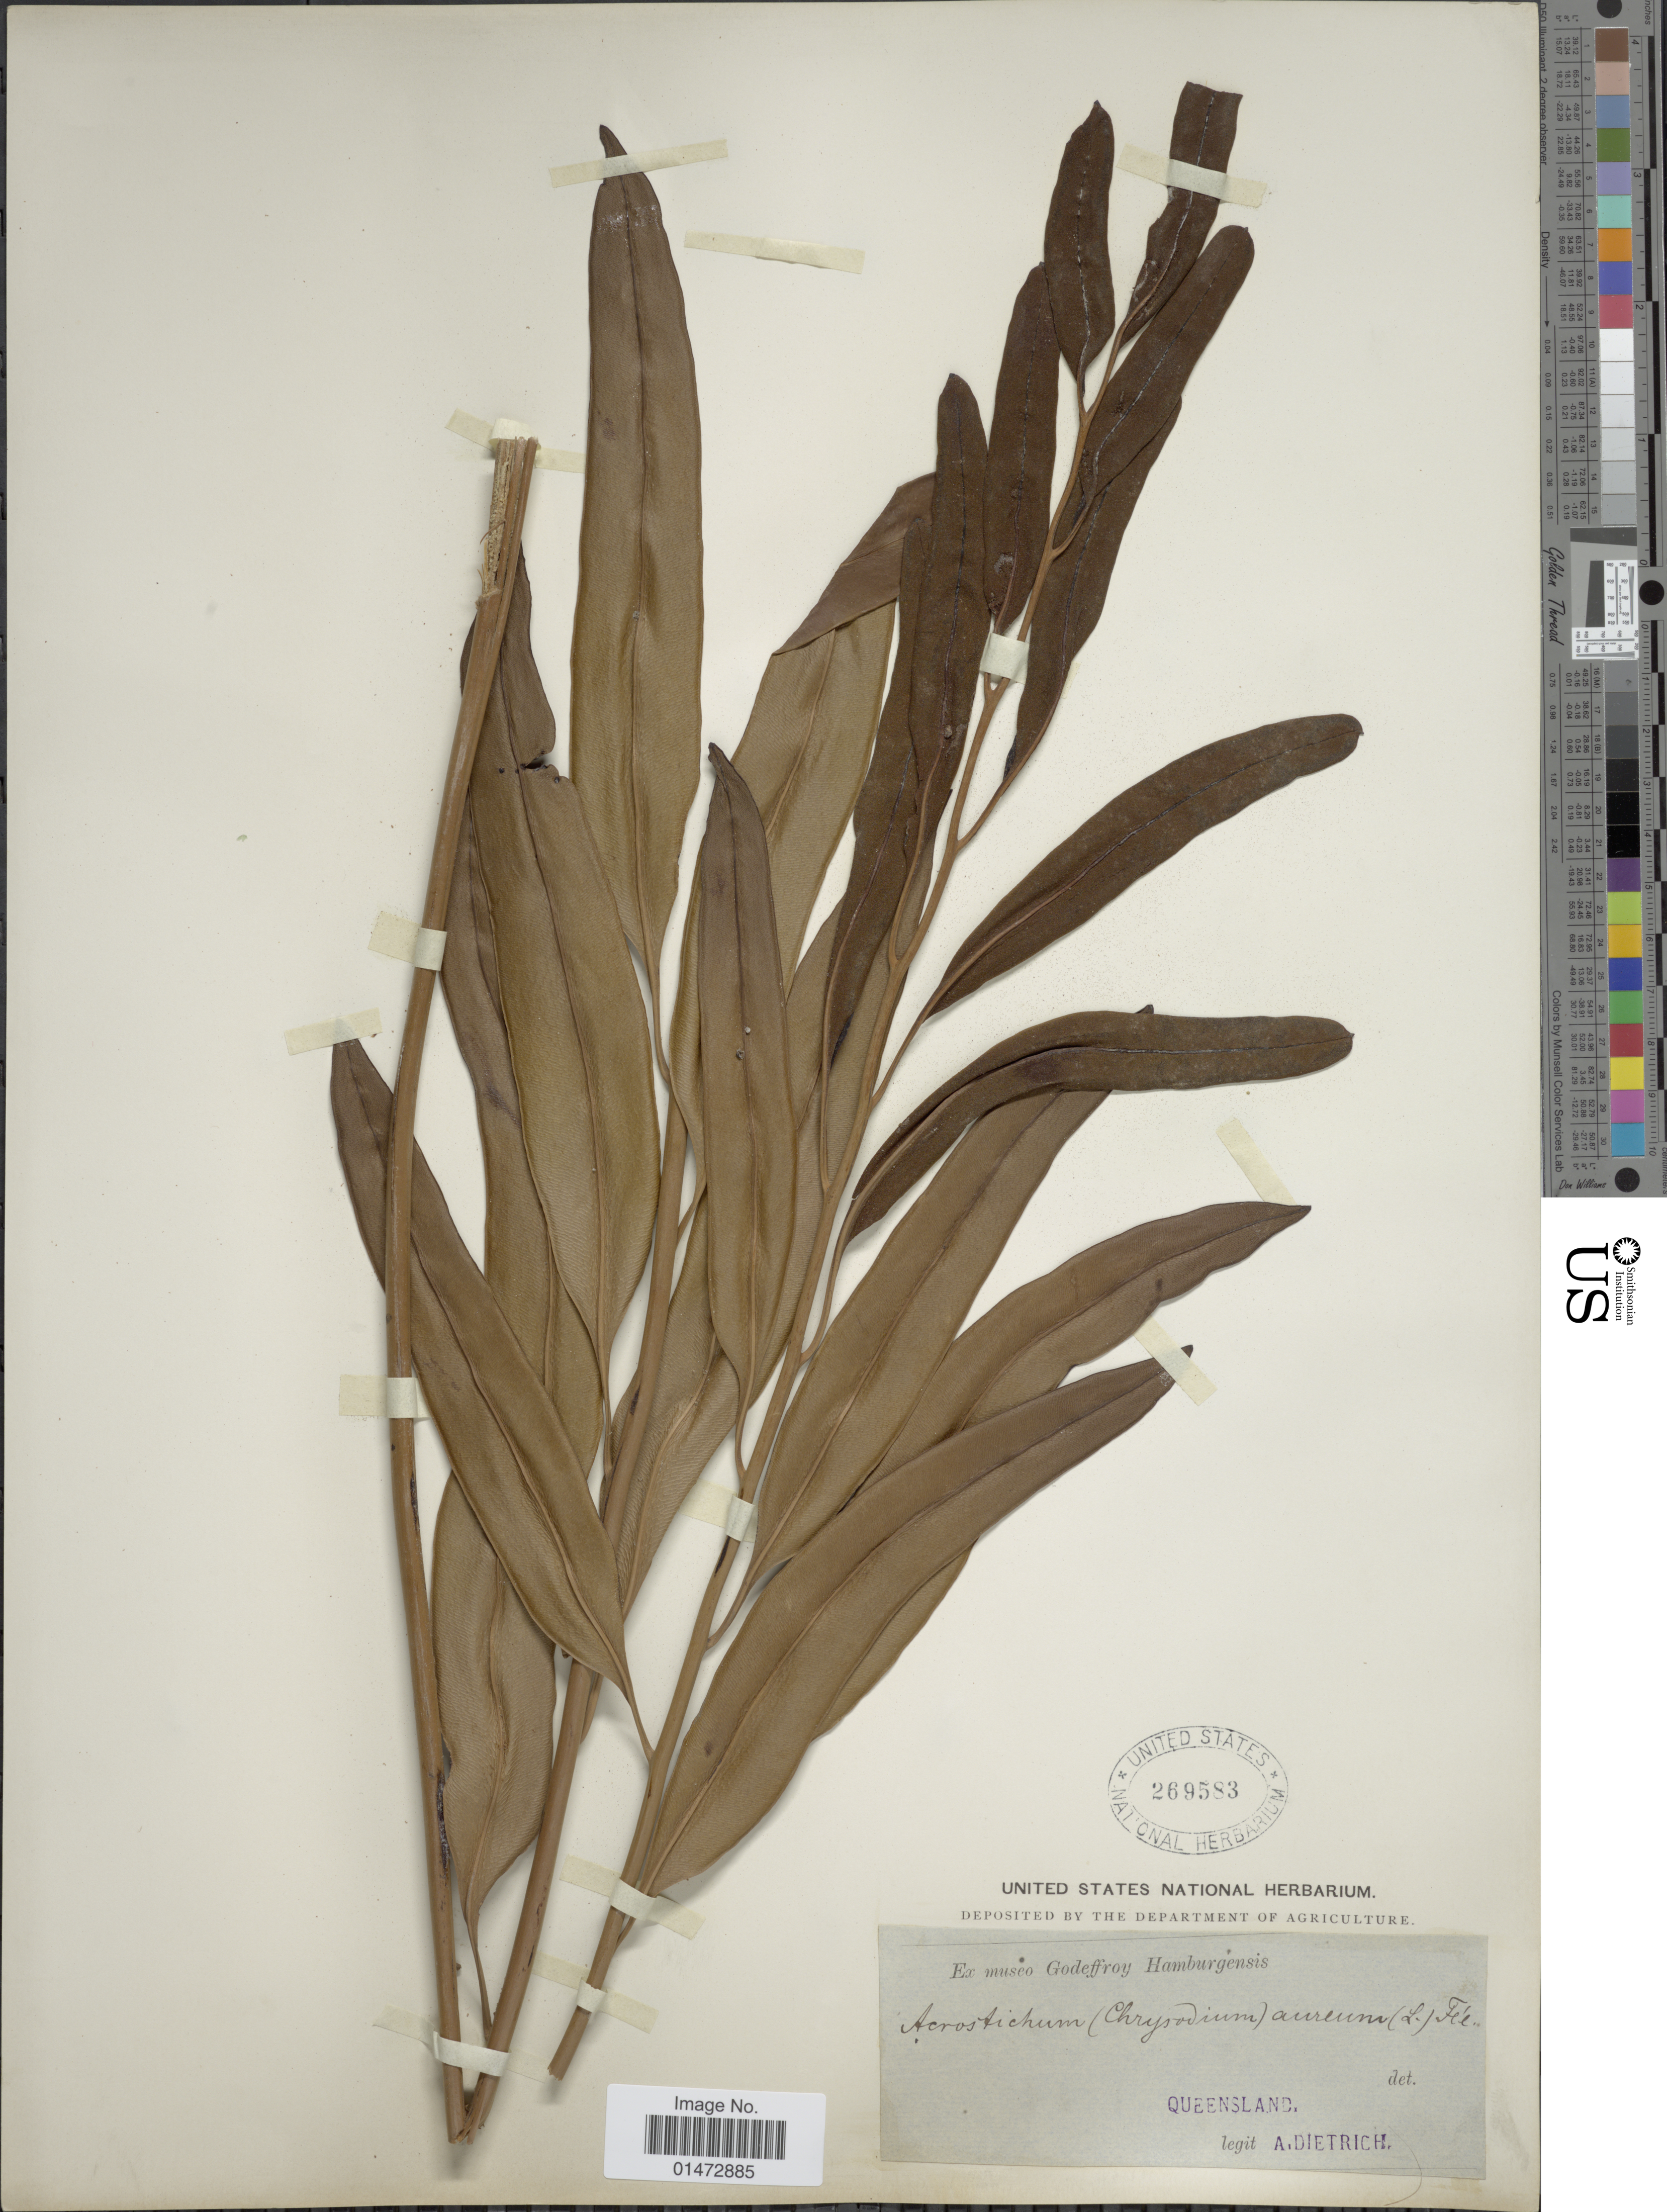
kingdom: Plantae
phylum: Tracheophyta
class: Polypodiopsida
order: Polypodiales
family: Pteridaceae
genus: Acrostichum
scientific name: Acrostichum aureum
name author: L.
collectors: A. Dietrich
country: Australia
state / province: Queensland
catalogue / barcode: US 269583